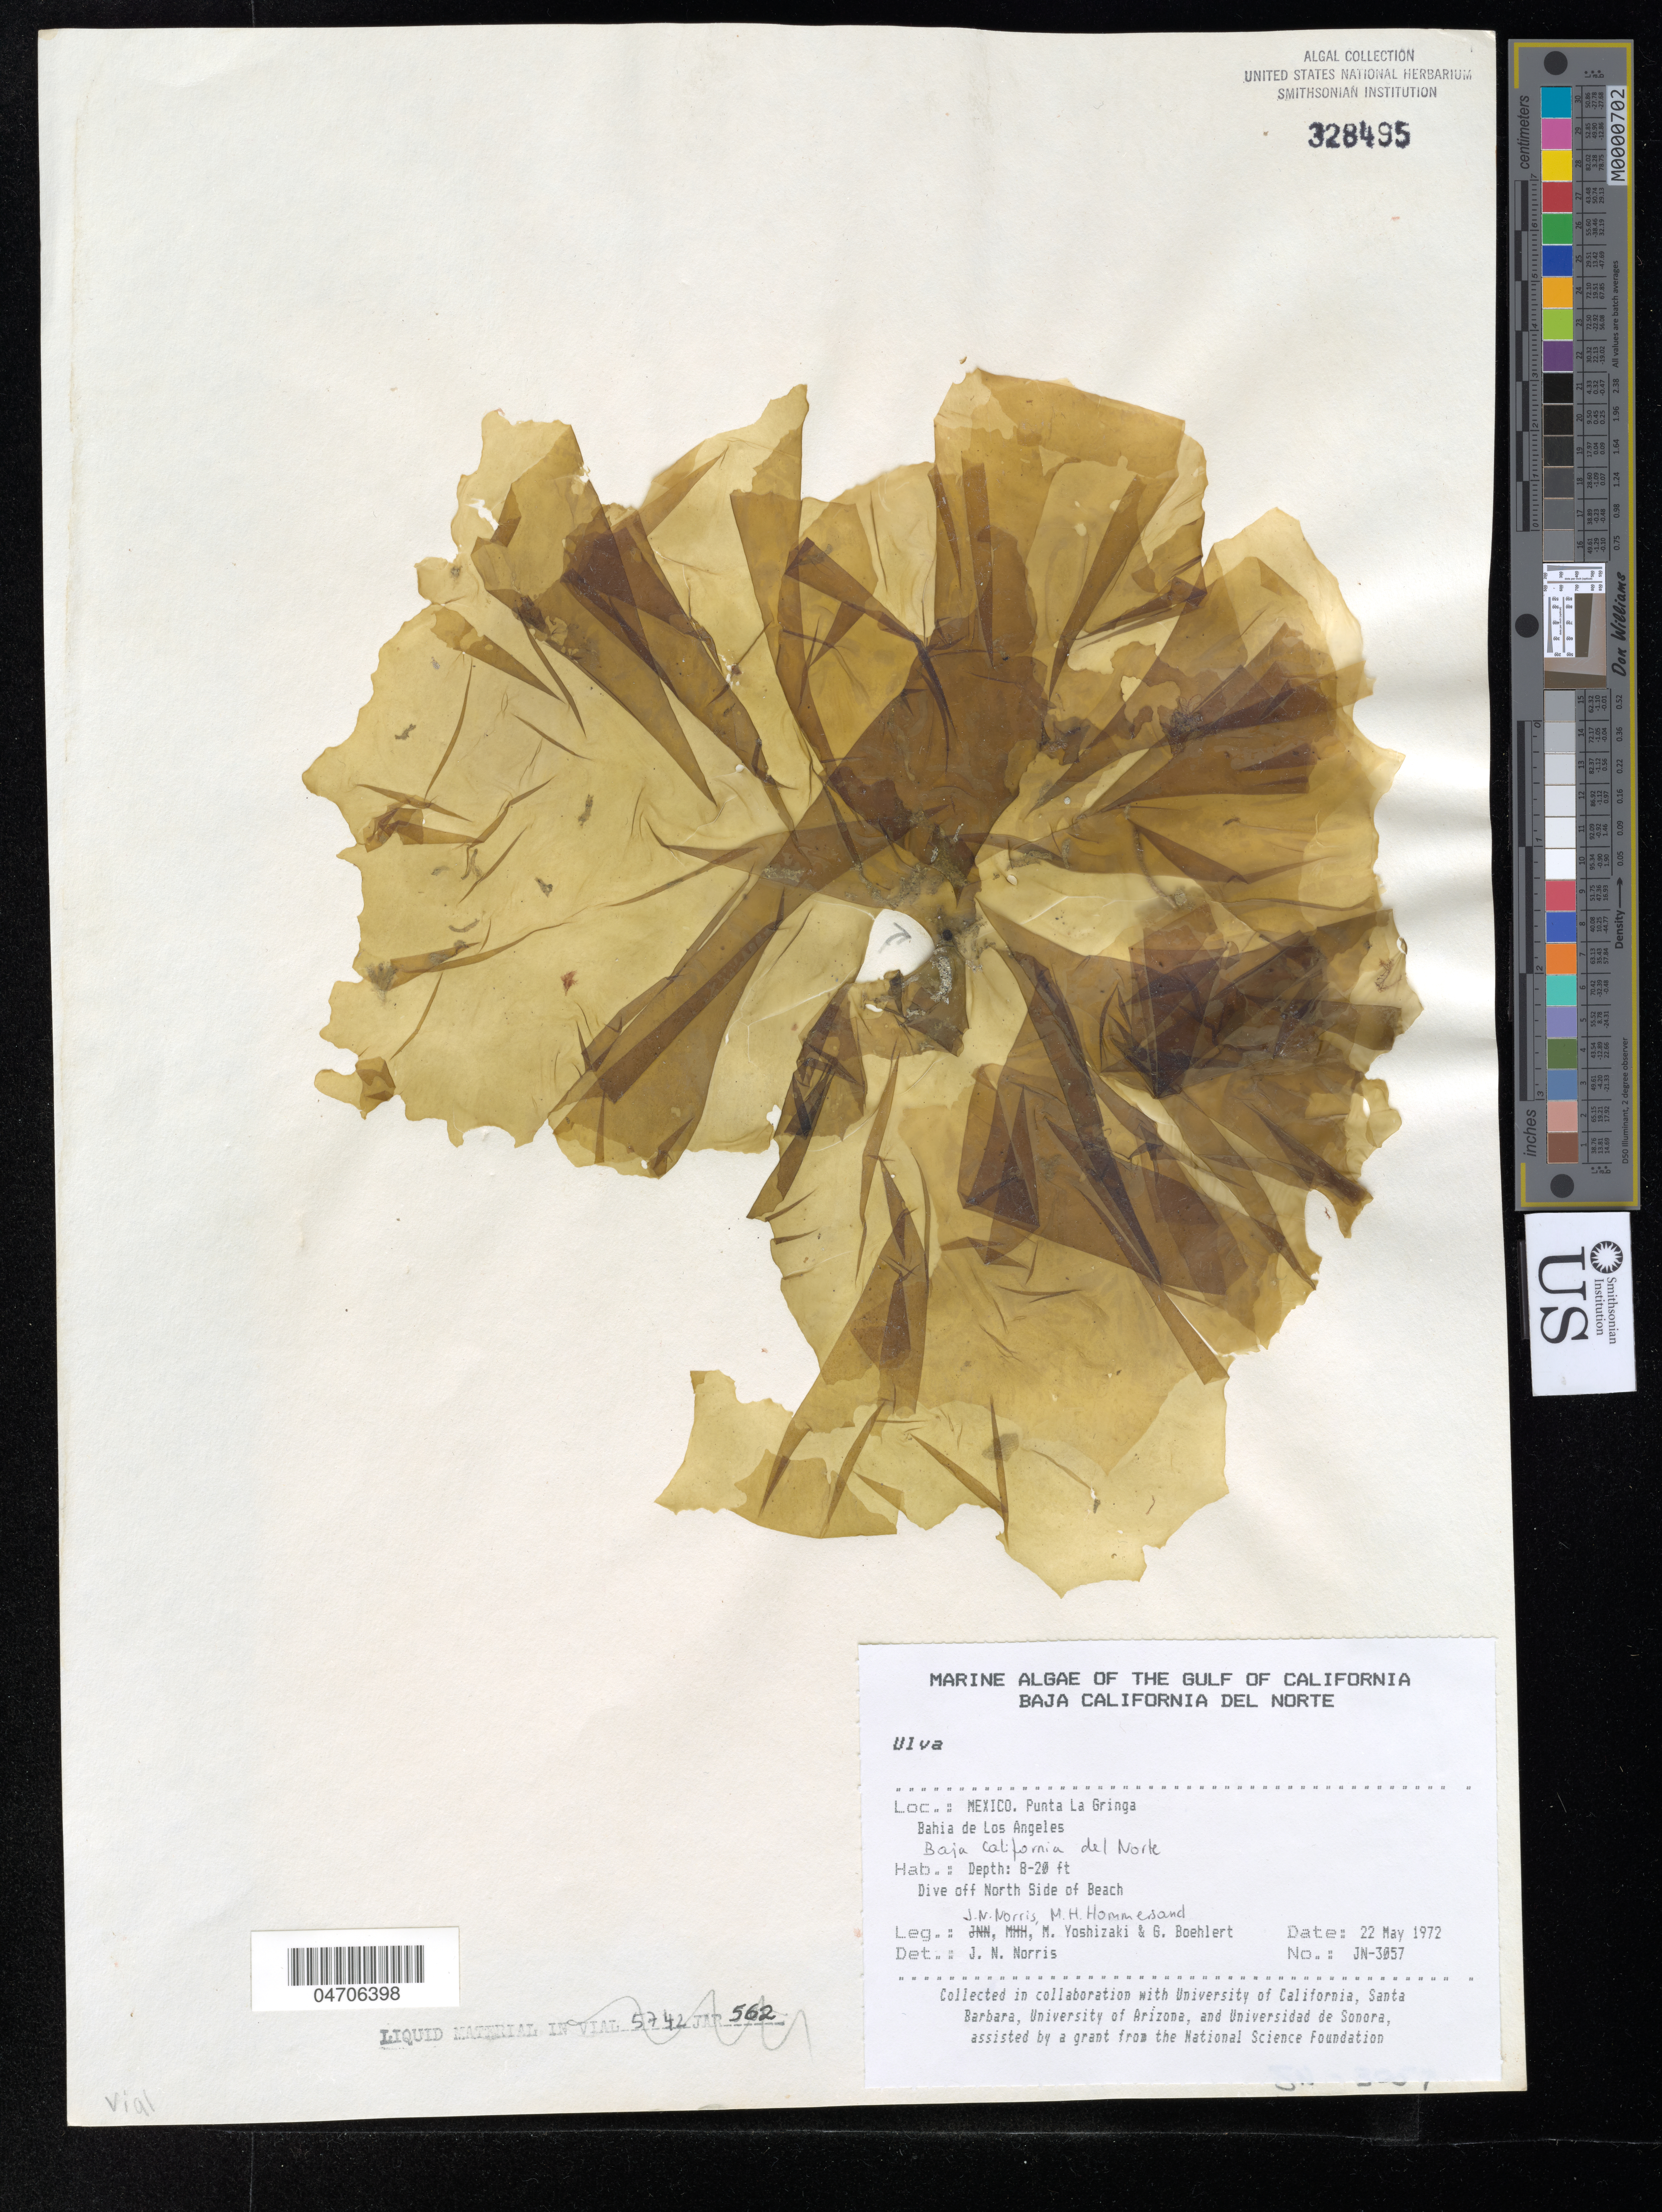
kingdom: Plantae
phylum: Chlorophyta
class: Ulvophyceae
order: Ulvales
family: Ulvaceae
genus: Ulva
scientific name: Ulva sp.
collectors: J. Norris, M. H. Hommersand, M. Yoshizaki & G. Boehlert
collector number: JN-3057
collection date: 1972-05-22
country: Mexico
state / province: Baja California Norte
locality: The Gulf of California. Baja California del Norte. Punta La Gringa. Bahia de Los Angeles. Dive off Nort Side of Beach.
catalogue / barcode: US 328495